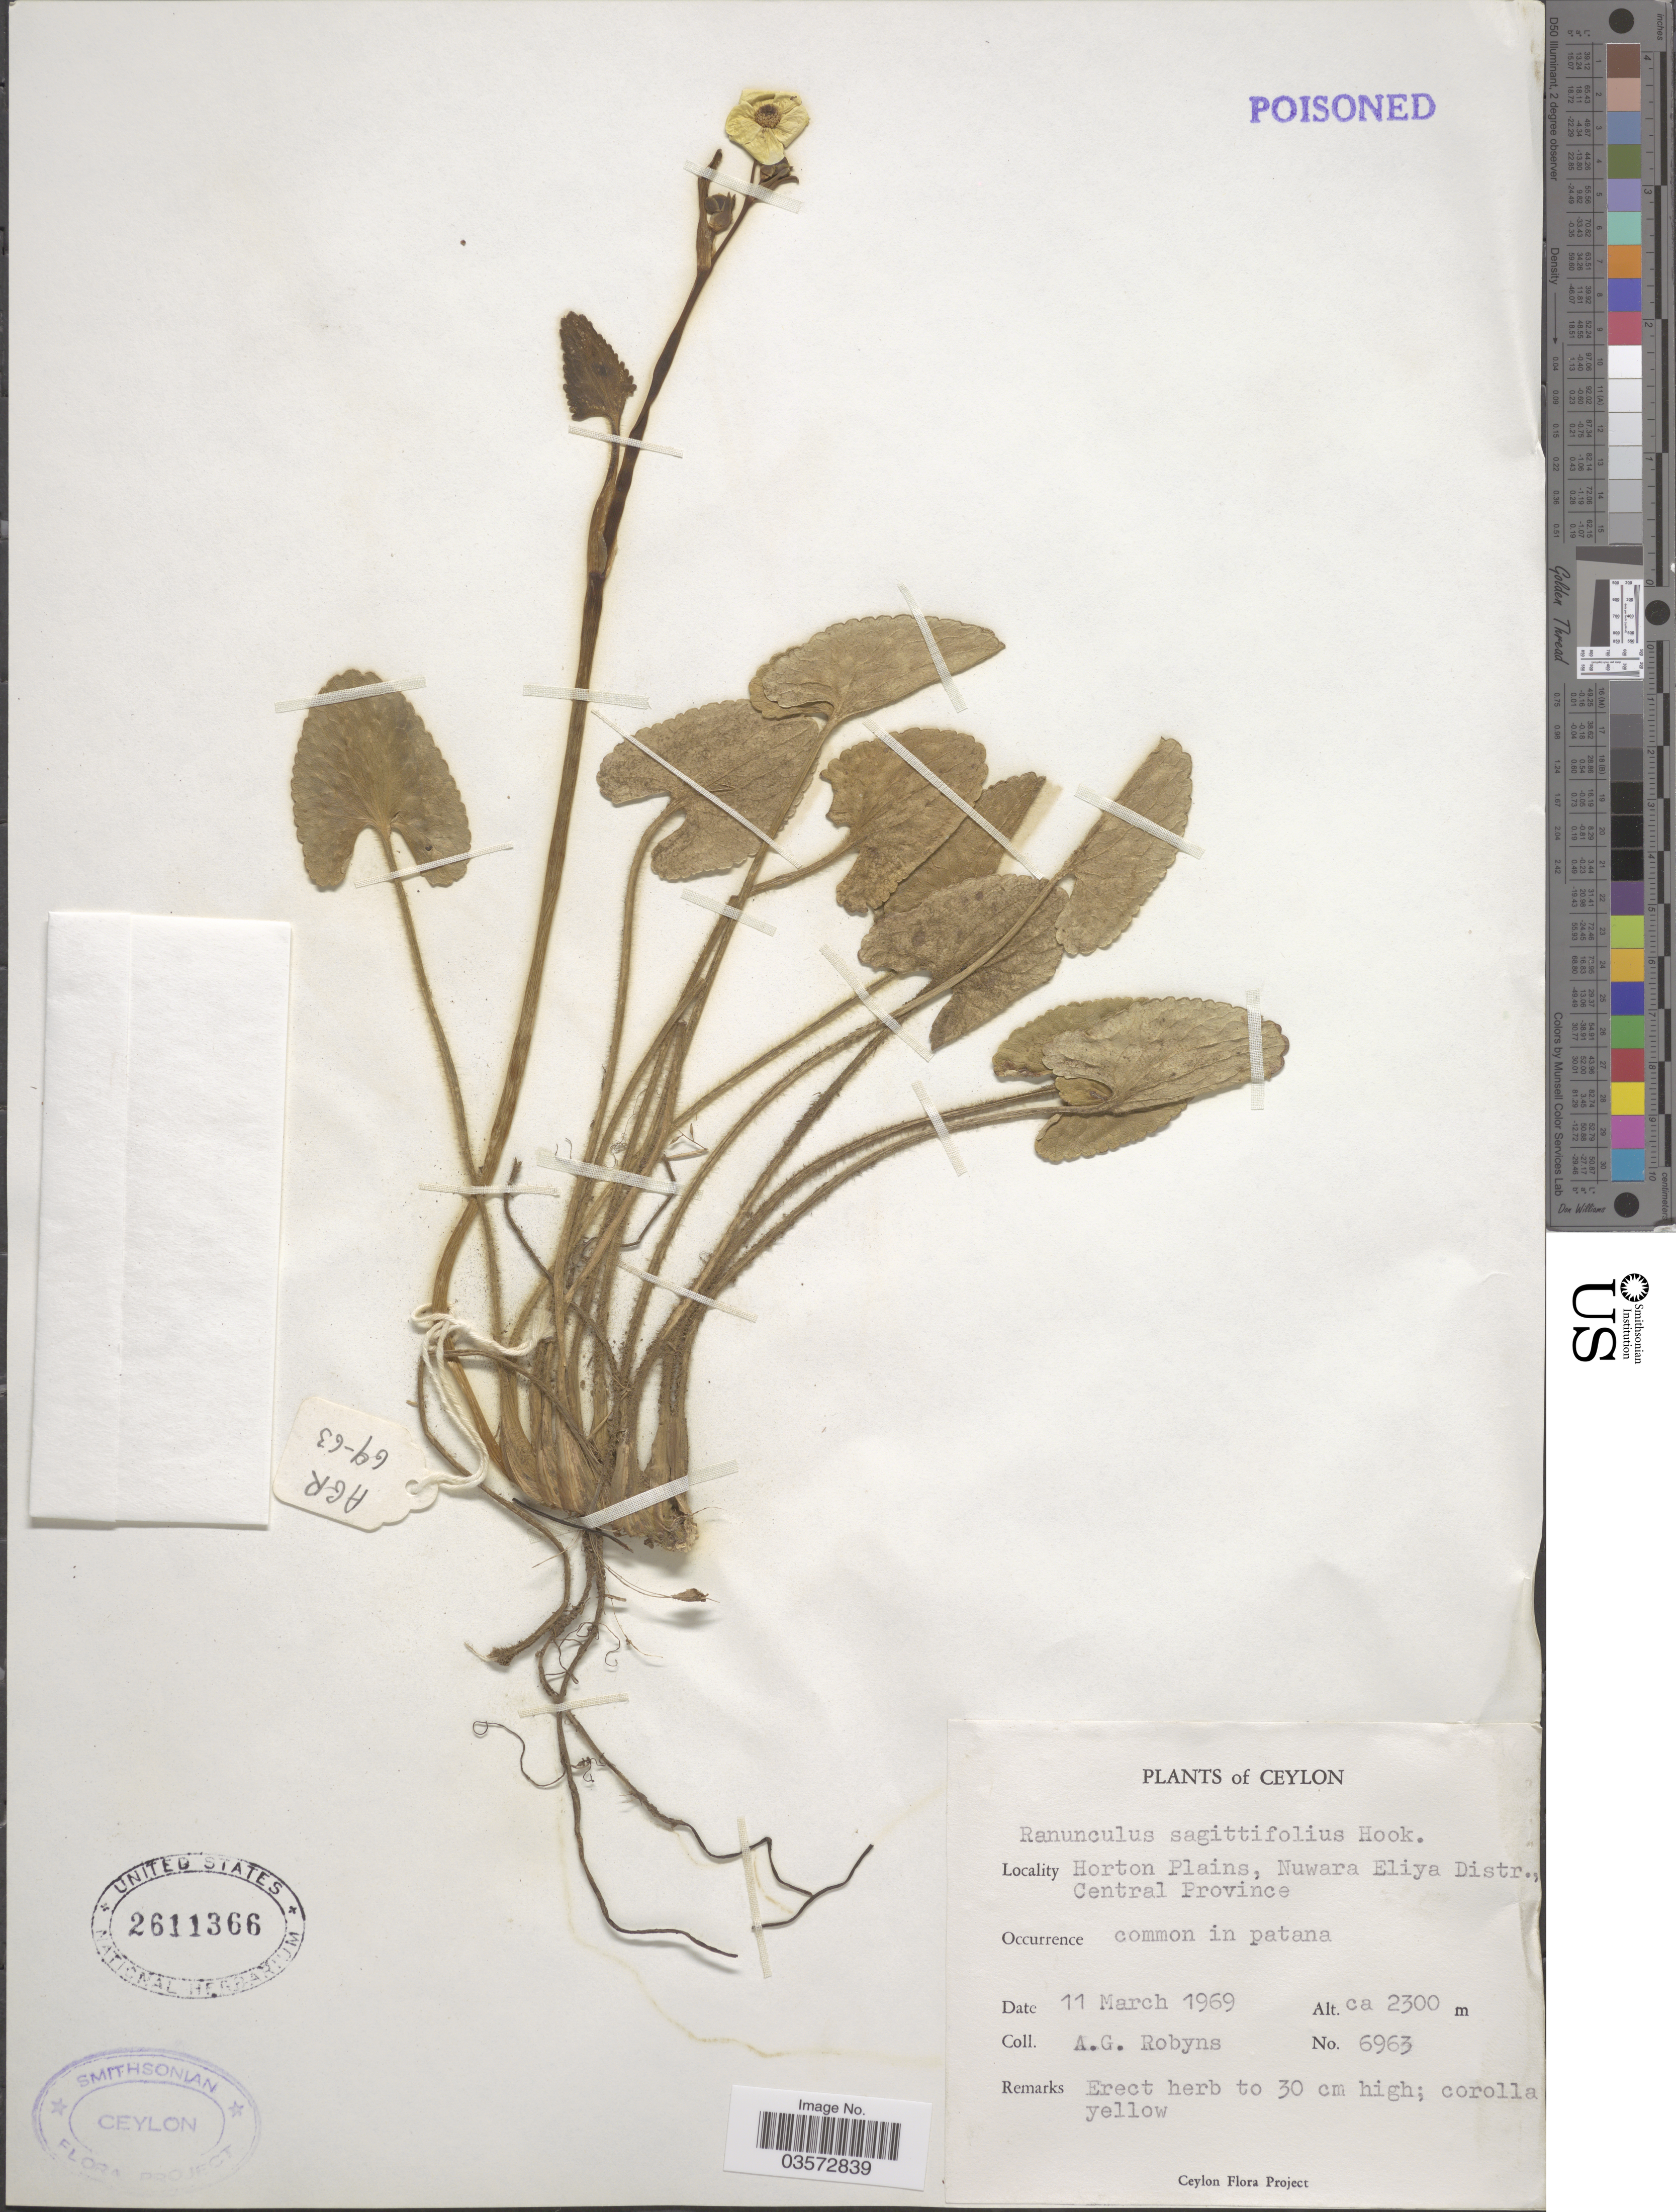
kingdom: Plantae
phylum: Tracheophyta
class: Magnoliopsida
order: Ranunculales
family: Ranunculaceae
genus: Ranunculus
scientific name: Ranunculus sagittifolius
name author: Hook.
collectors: A. Robyns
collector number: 6963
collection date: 1969-03-11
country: Sri Lanka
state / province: Central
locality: Ceylon. Horton Plains, Nuwara Eliya Distr.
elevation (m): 2300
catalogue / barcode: US 2611366